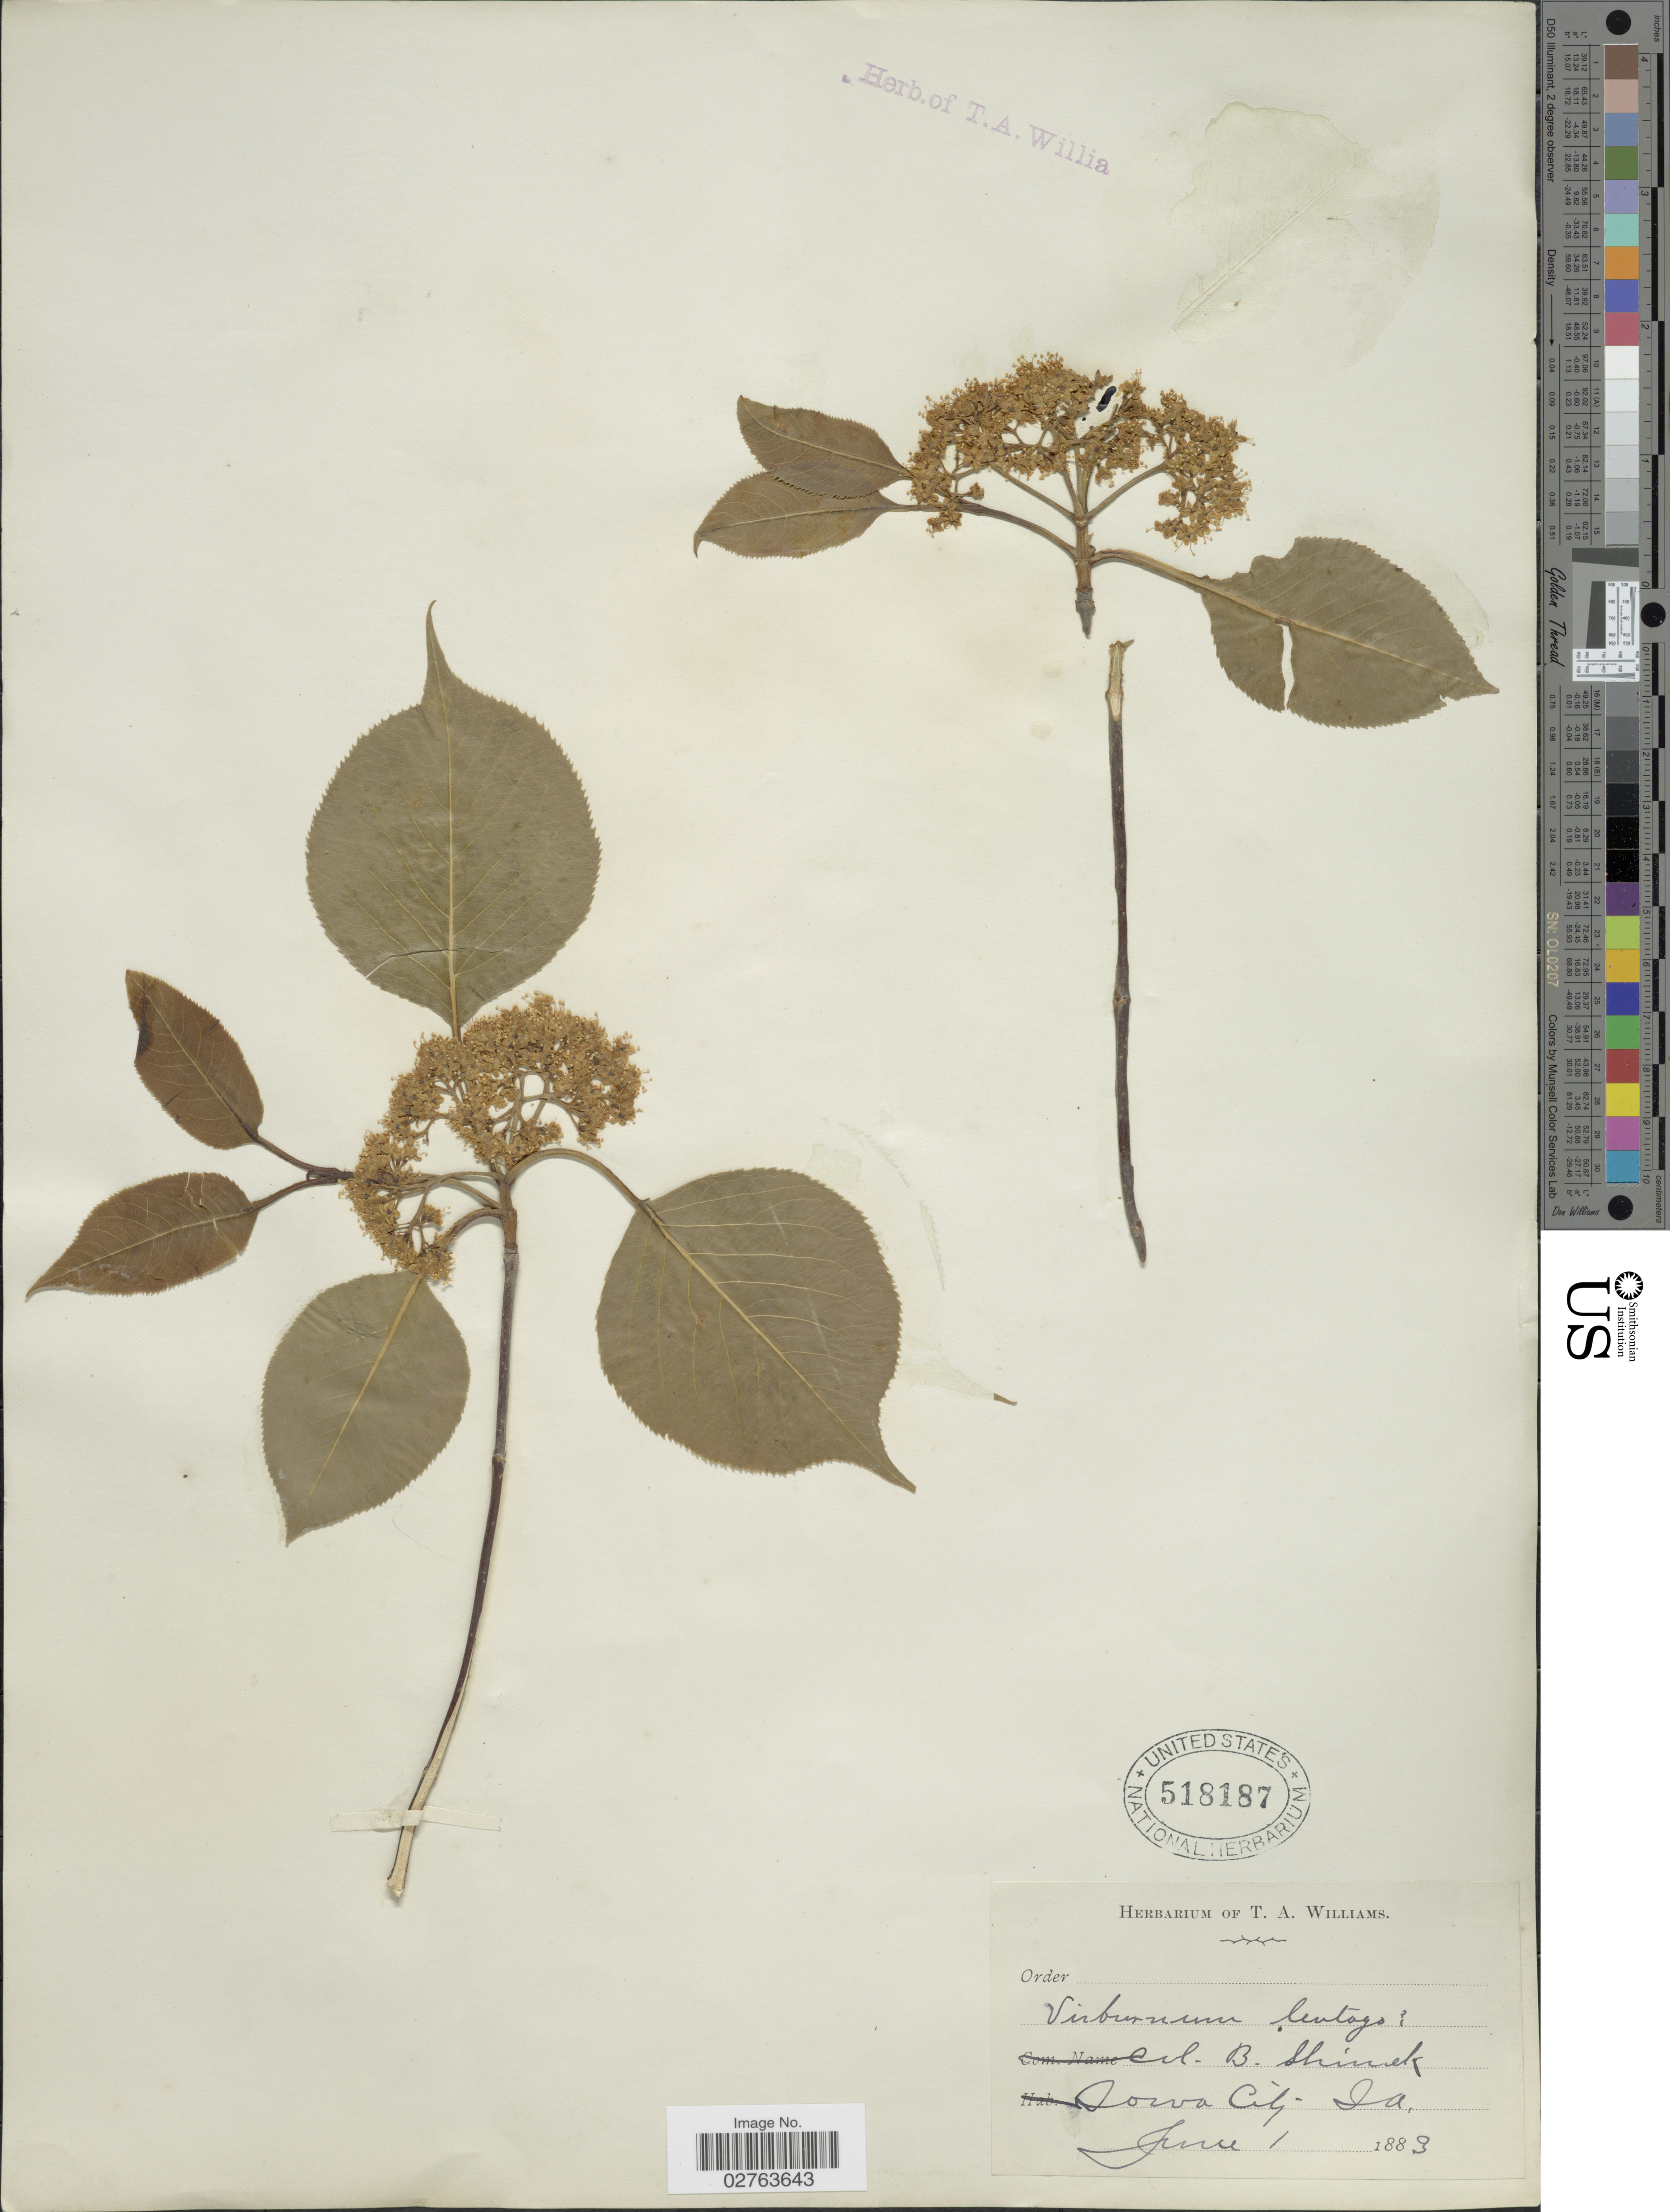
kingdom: Plantae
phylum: Tracheophyta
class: Magnoliopsida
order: Dipsacales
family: Viburnaceae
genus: Viburnum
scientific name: Viburnum lentago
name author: L.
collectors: B. Shimek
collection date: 1883-06-01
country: United States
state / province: Iowa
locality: Iowa City.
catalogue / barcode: US 518187